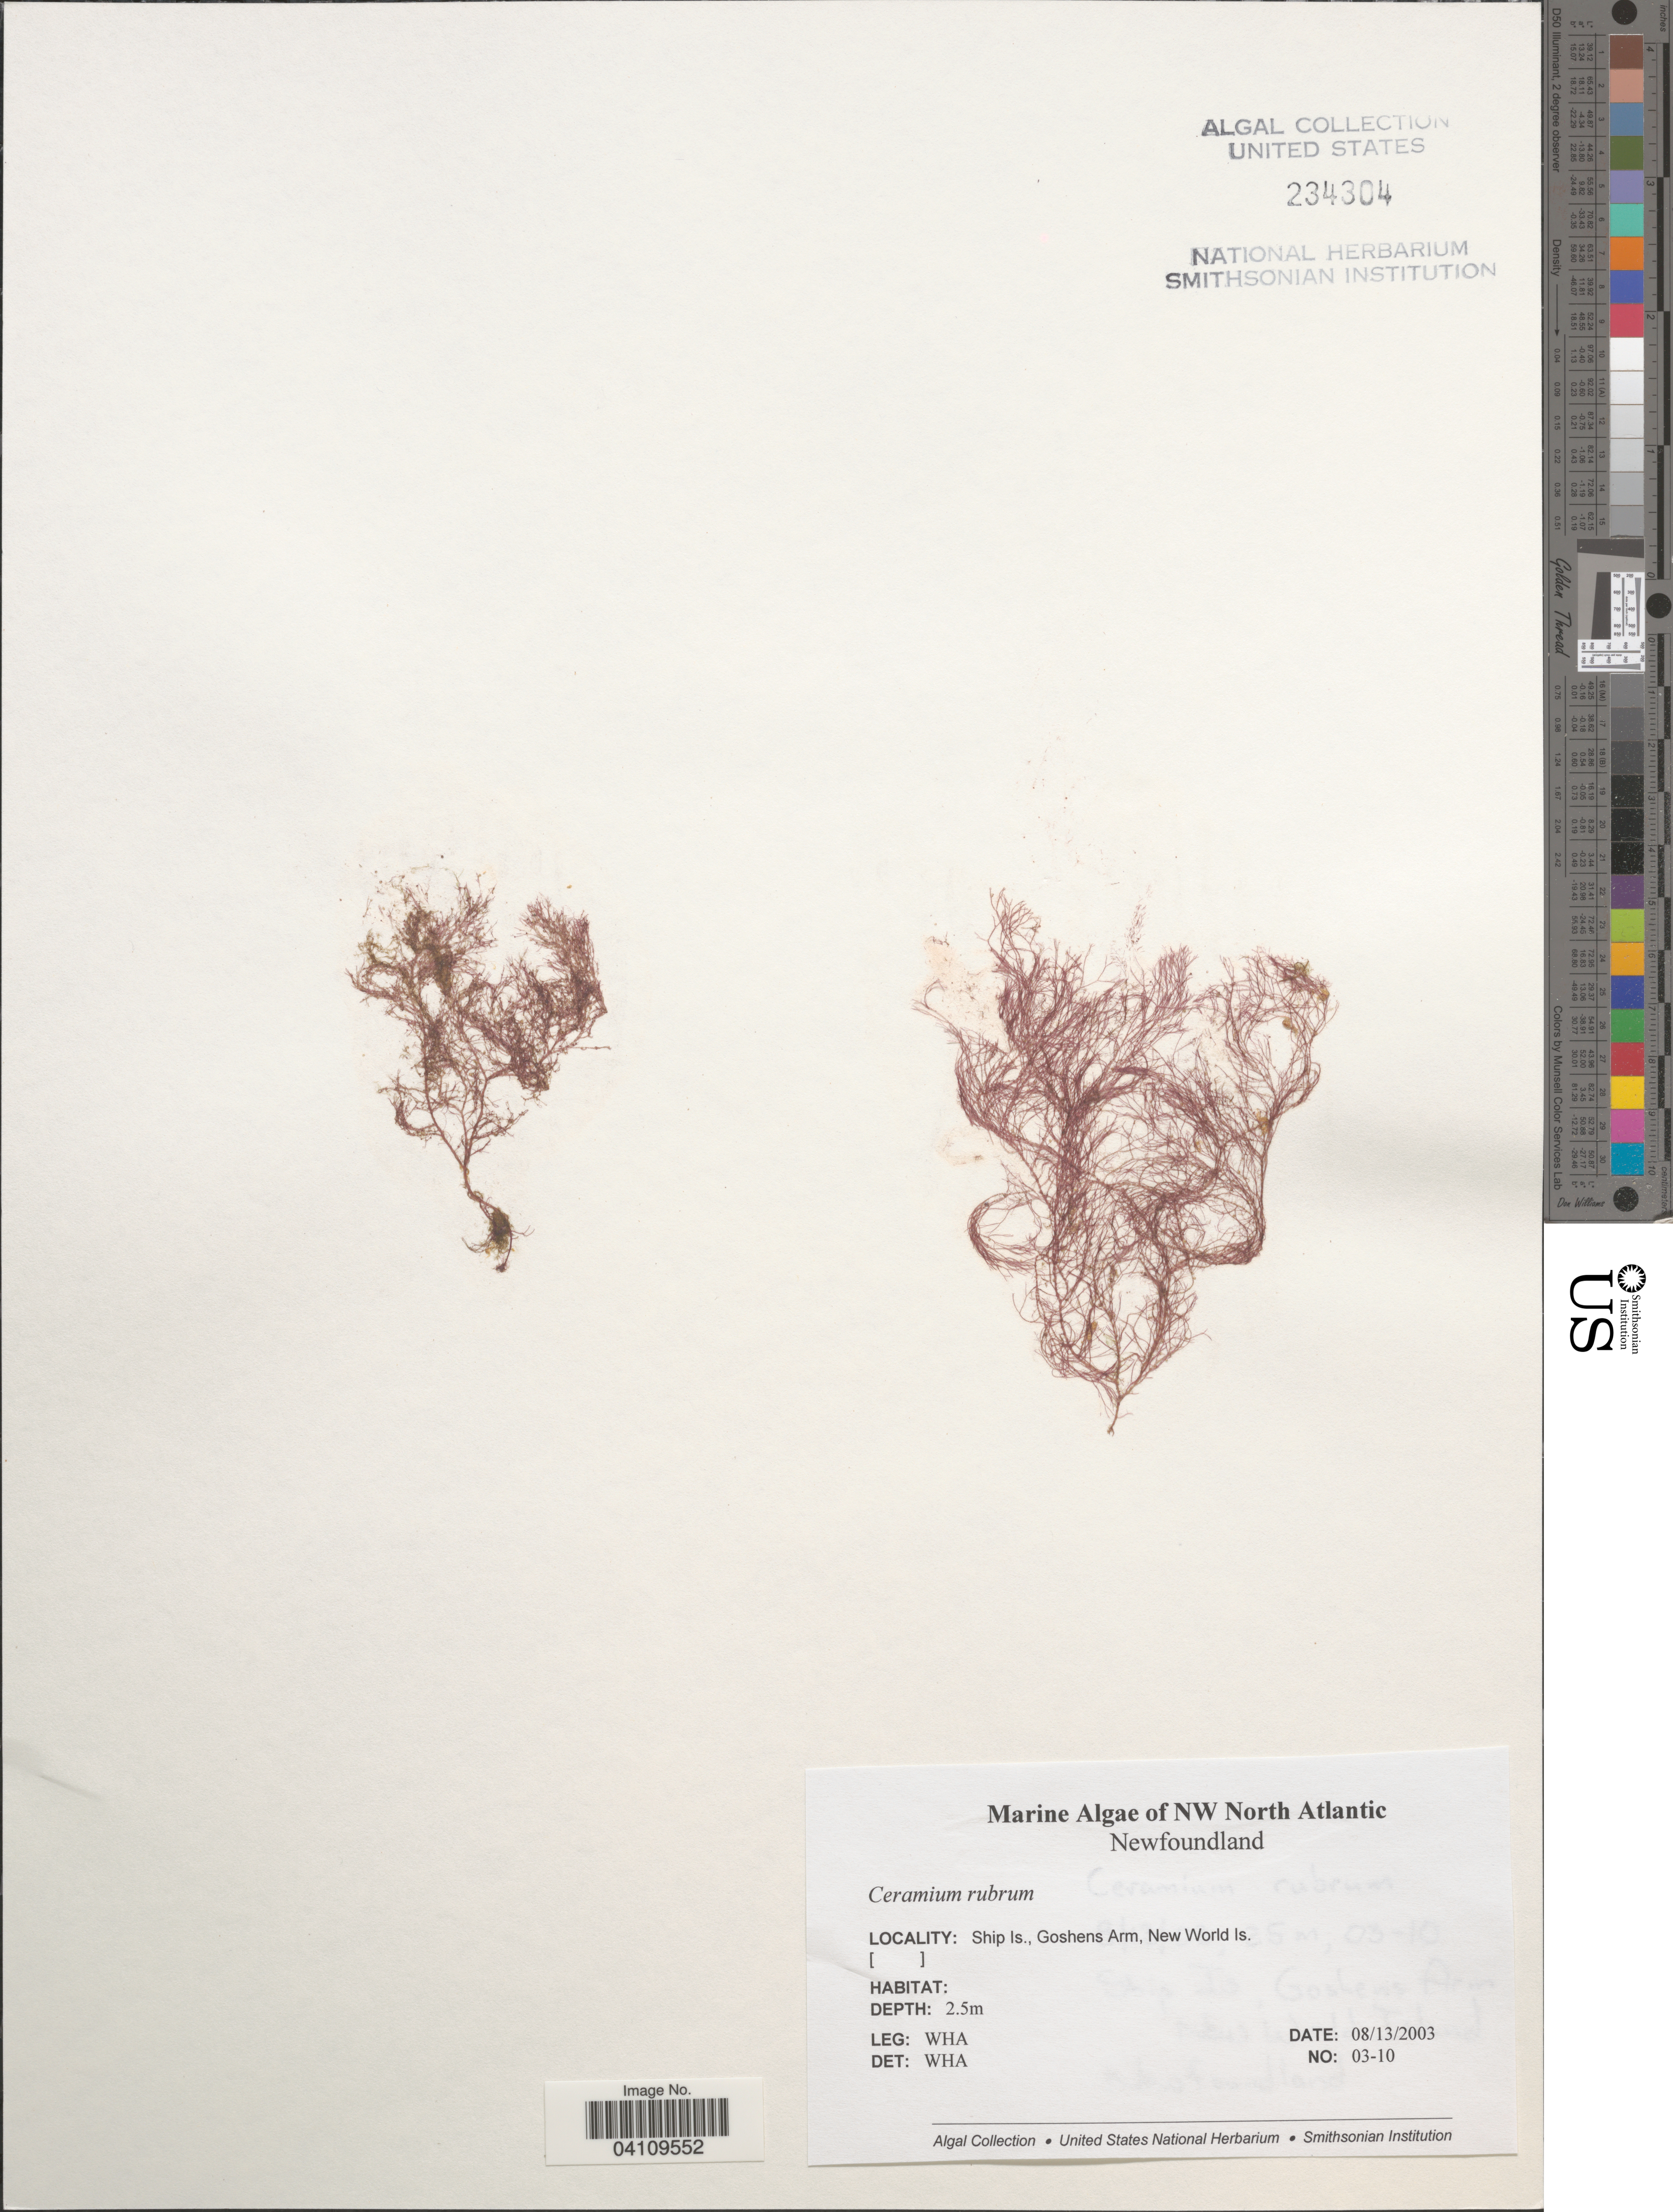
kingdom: Plantae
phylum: Rhodophyta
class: Florideophyceae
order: Ceramiales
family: Ceramiaceae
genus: Ceramium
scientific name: Ceramium rubrum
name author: C. Agardh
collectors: W. H. Adey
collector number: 03-10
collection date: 2003-08-13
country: Canada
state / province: Newfoundland and Labrador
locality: NW North Atlantic. Ship Is., Goshens Arm, New World Is.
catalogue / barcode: US 234304